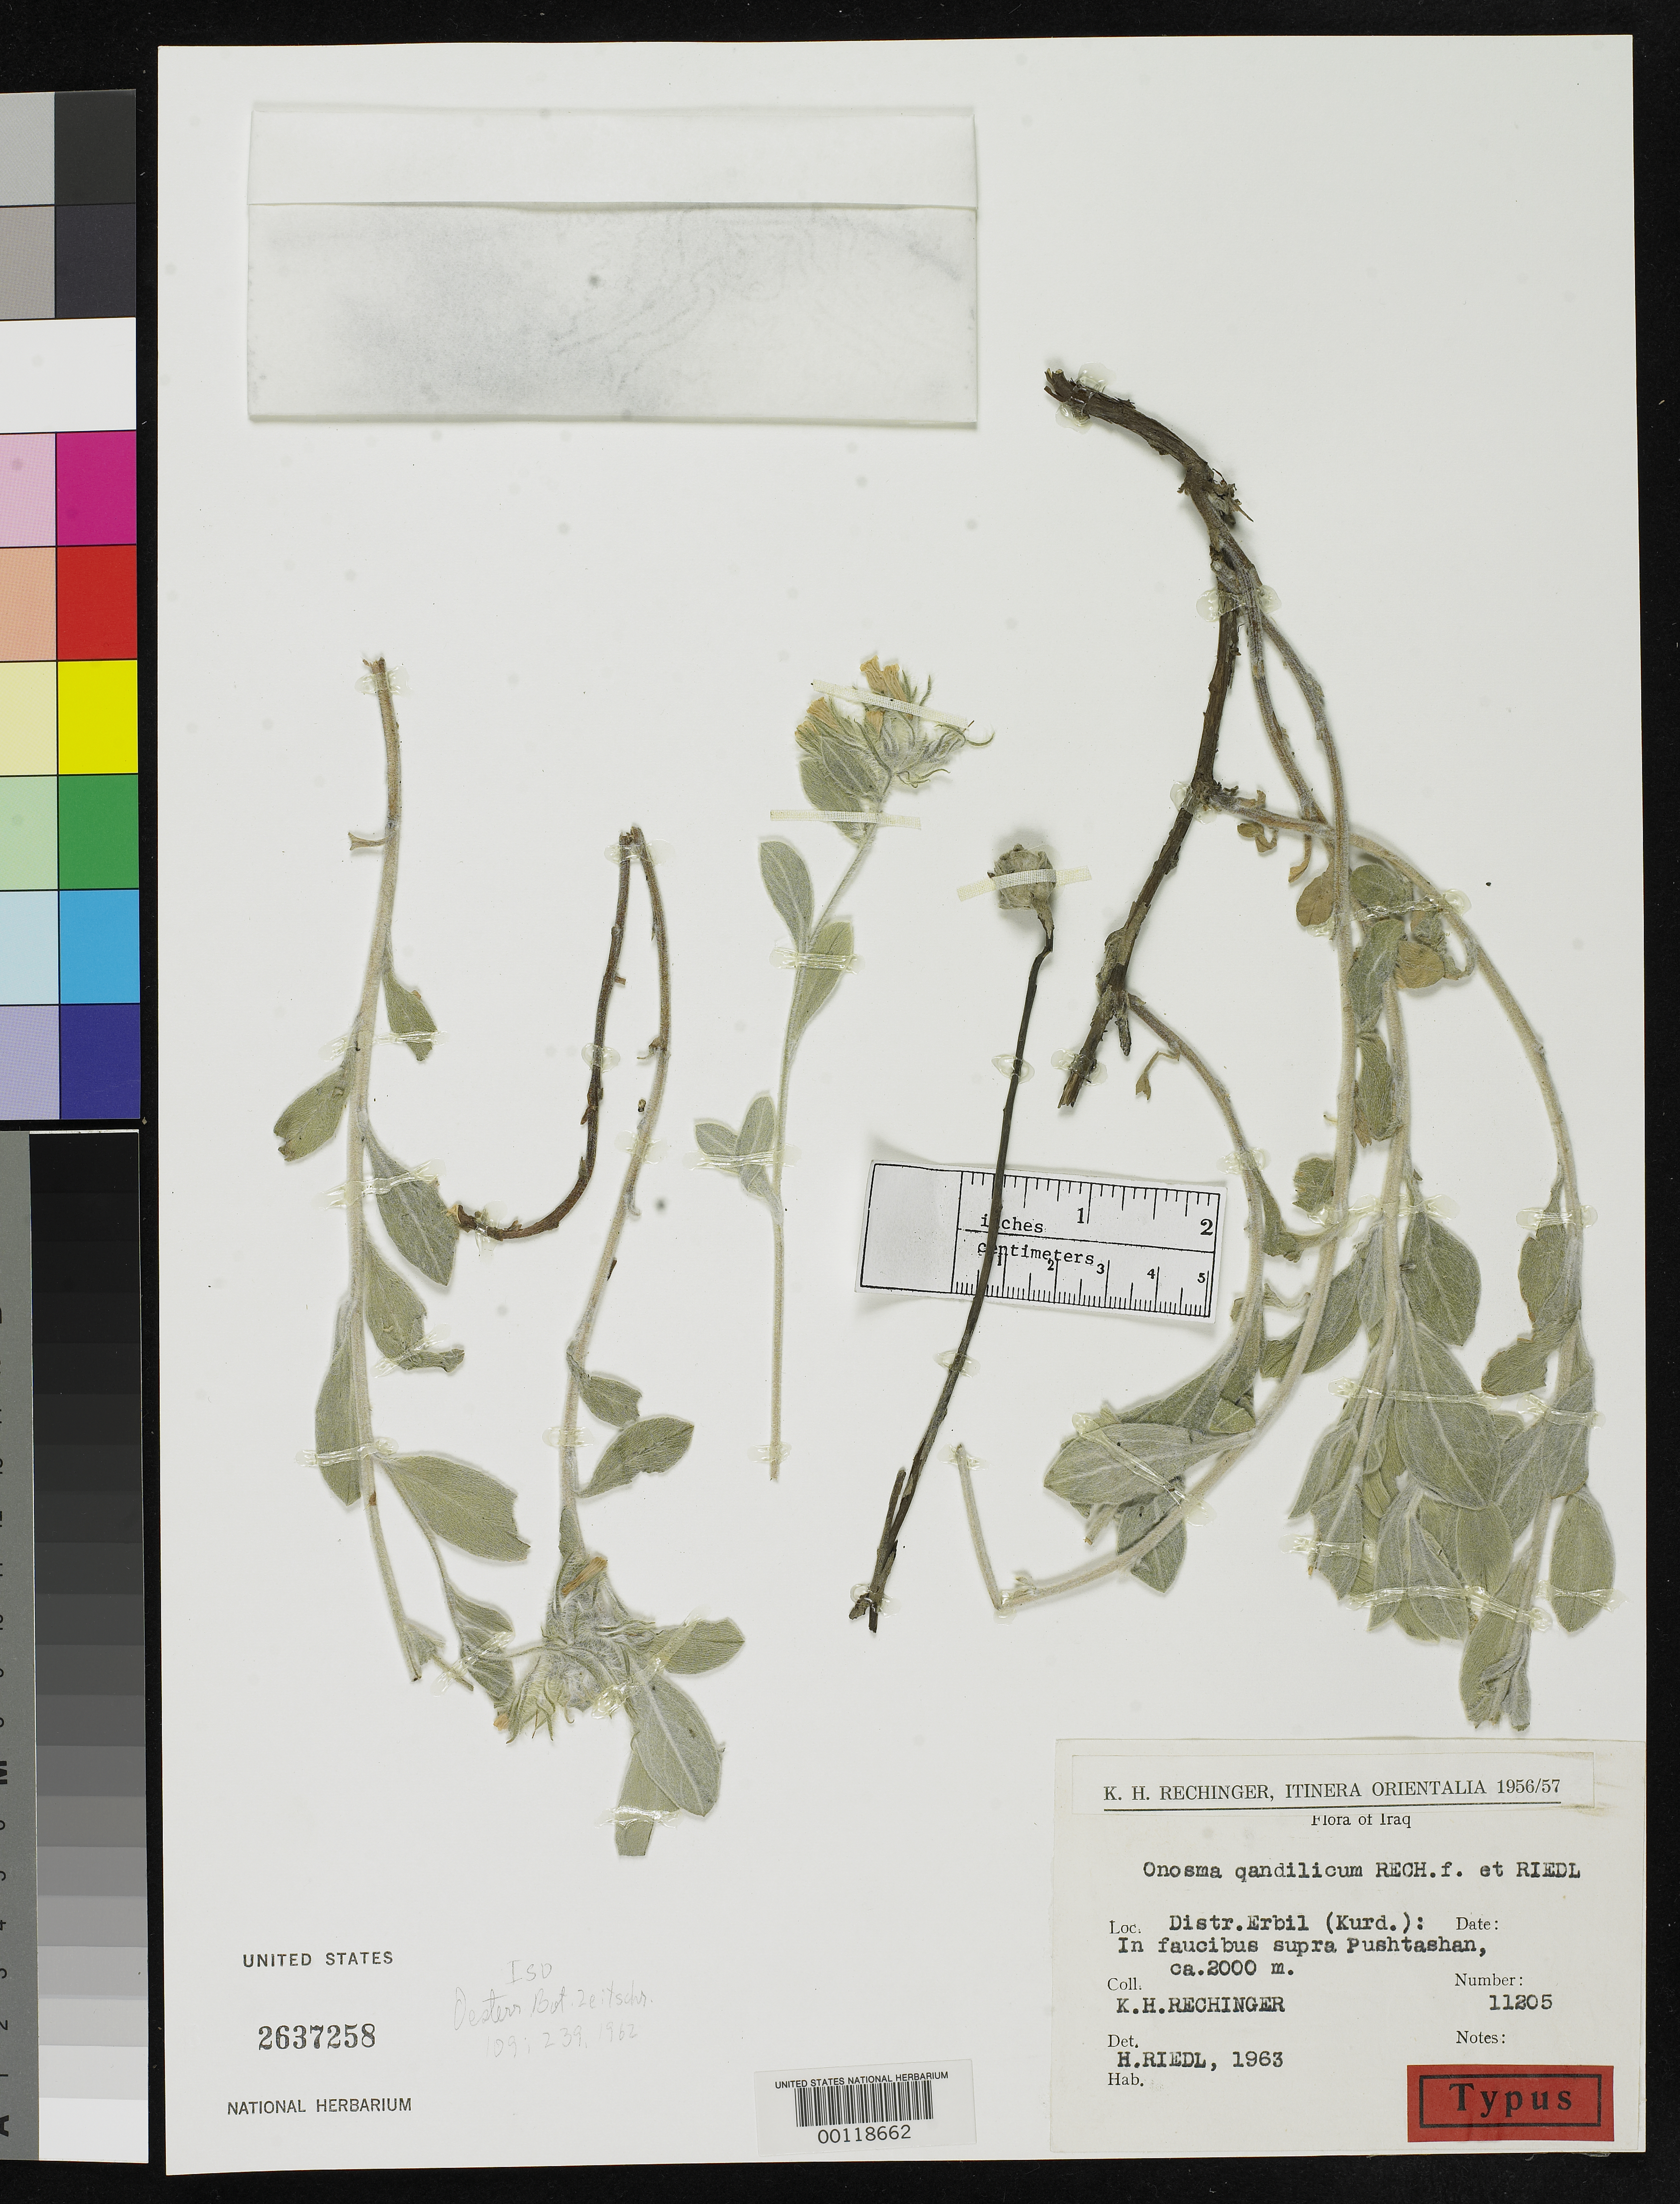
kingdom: Plantae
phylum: Tracheophyta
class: Magnoliopsida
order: Boraginales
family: Boraginaceae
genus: Onosma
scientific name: Onosma quandilicum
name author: Rech. f. & Riedl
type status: Isotype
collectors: K. H. Rechinger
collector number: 11205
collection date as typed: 1956 to -- --- 1957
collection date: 1956/1957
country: Iraq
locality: Kurdistan, above Pushtashan.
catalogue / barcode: US 2637258